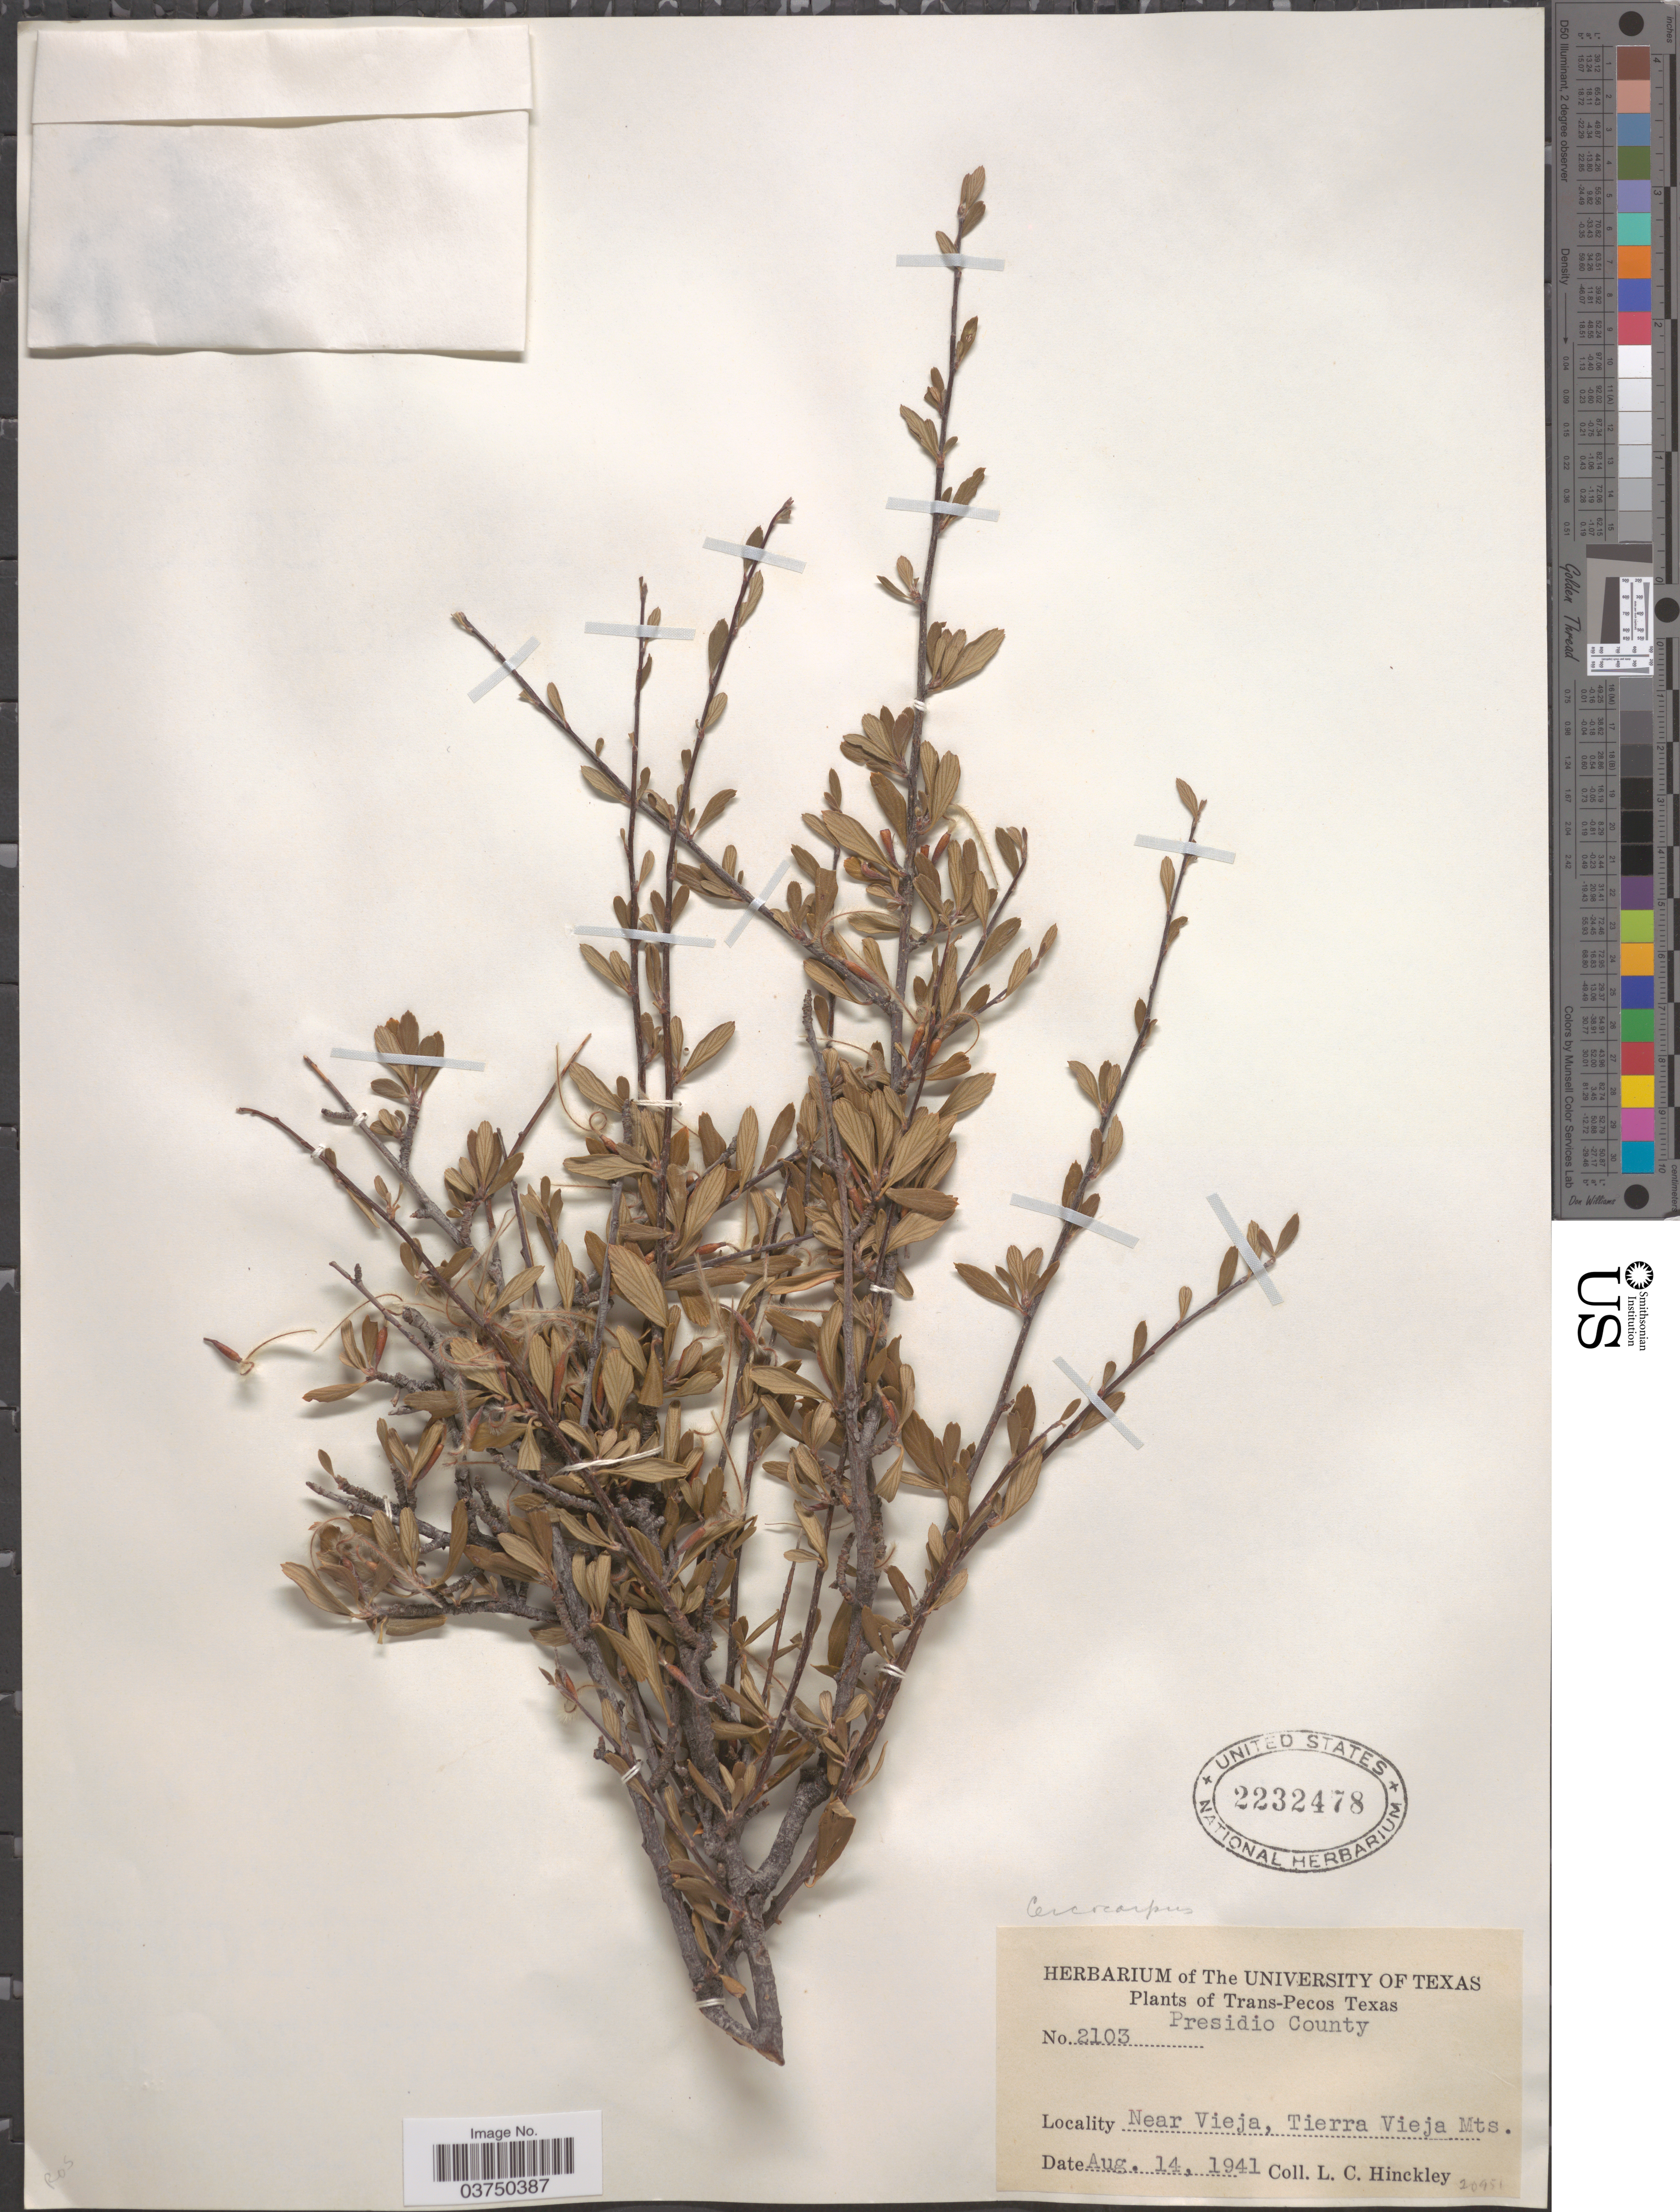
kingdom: Plantae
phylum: Tracheophyta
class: Magnoliopsida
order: Rosales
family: Rosaceae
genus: Cercocarpus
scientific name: Cercocarpus sp.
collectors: L. Hinckley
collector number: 2103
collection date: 1941-08-14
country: United States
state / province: Texas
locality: Trans-Pecos Texas. Presidio County. Near Vieja, Tierra Vieja Mts.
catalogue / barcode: US 2232478